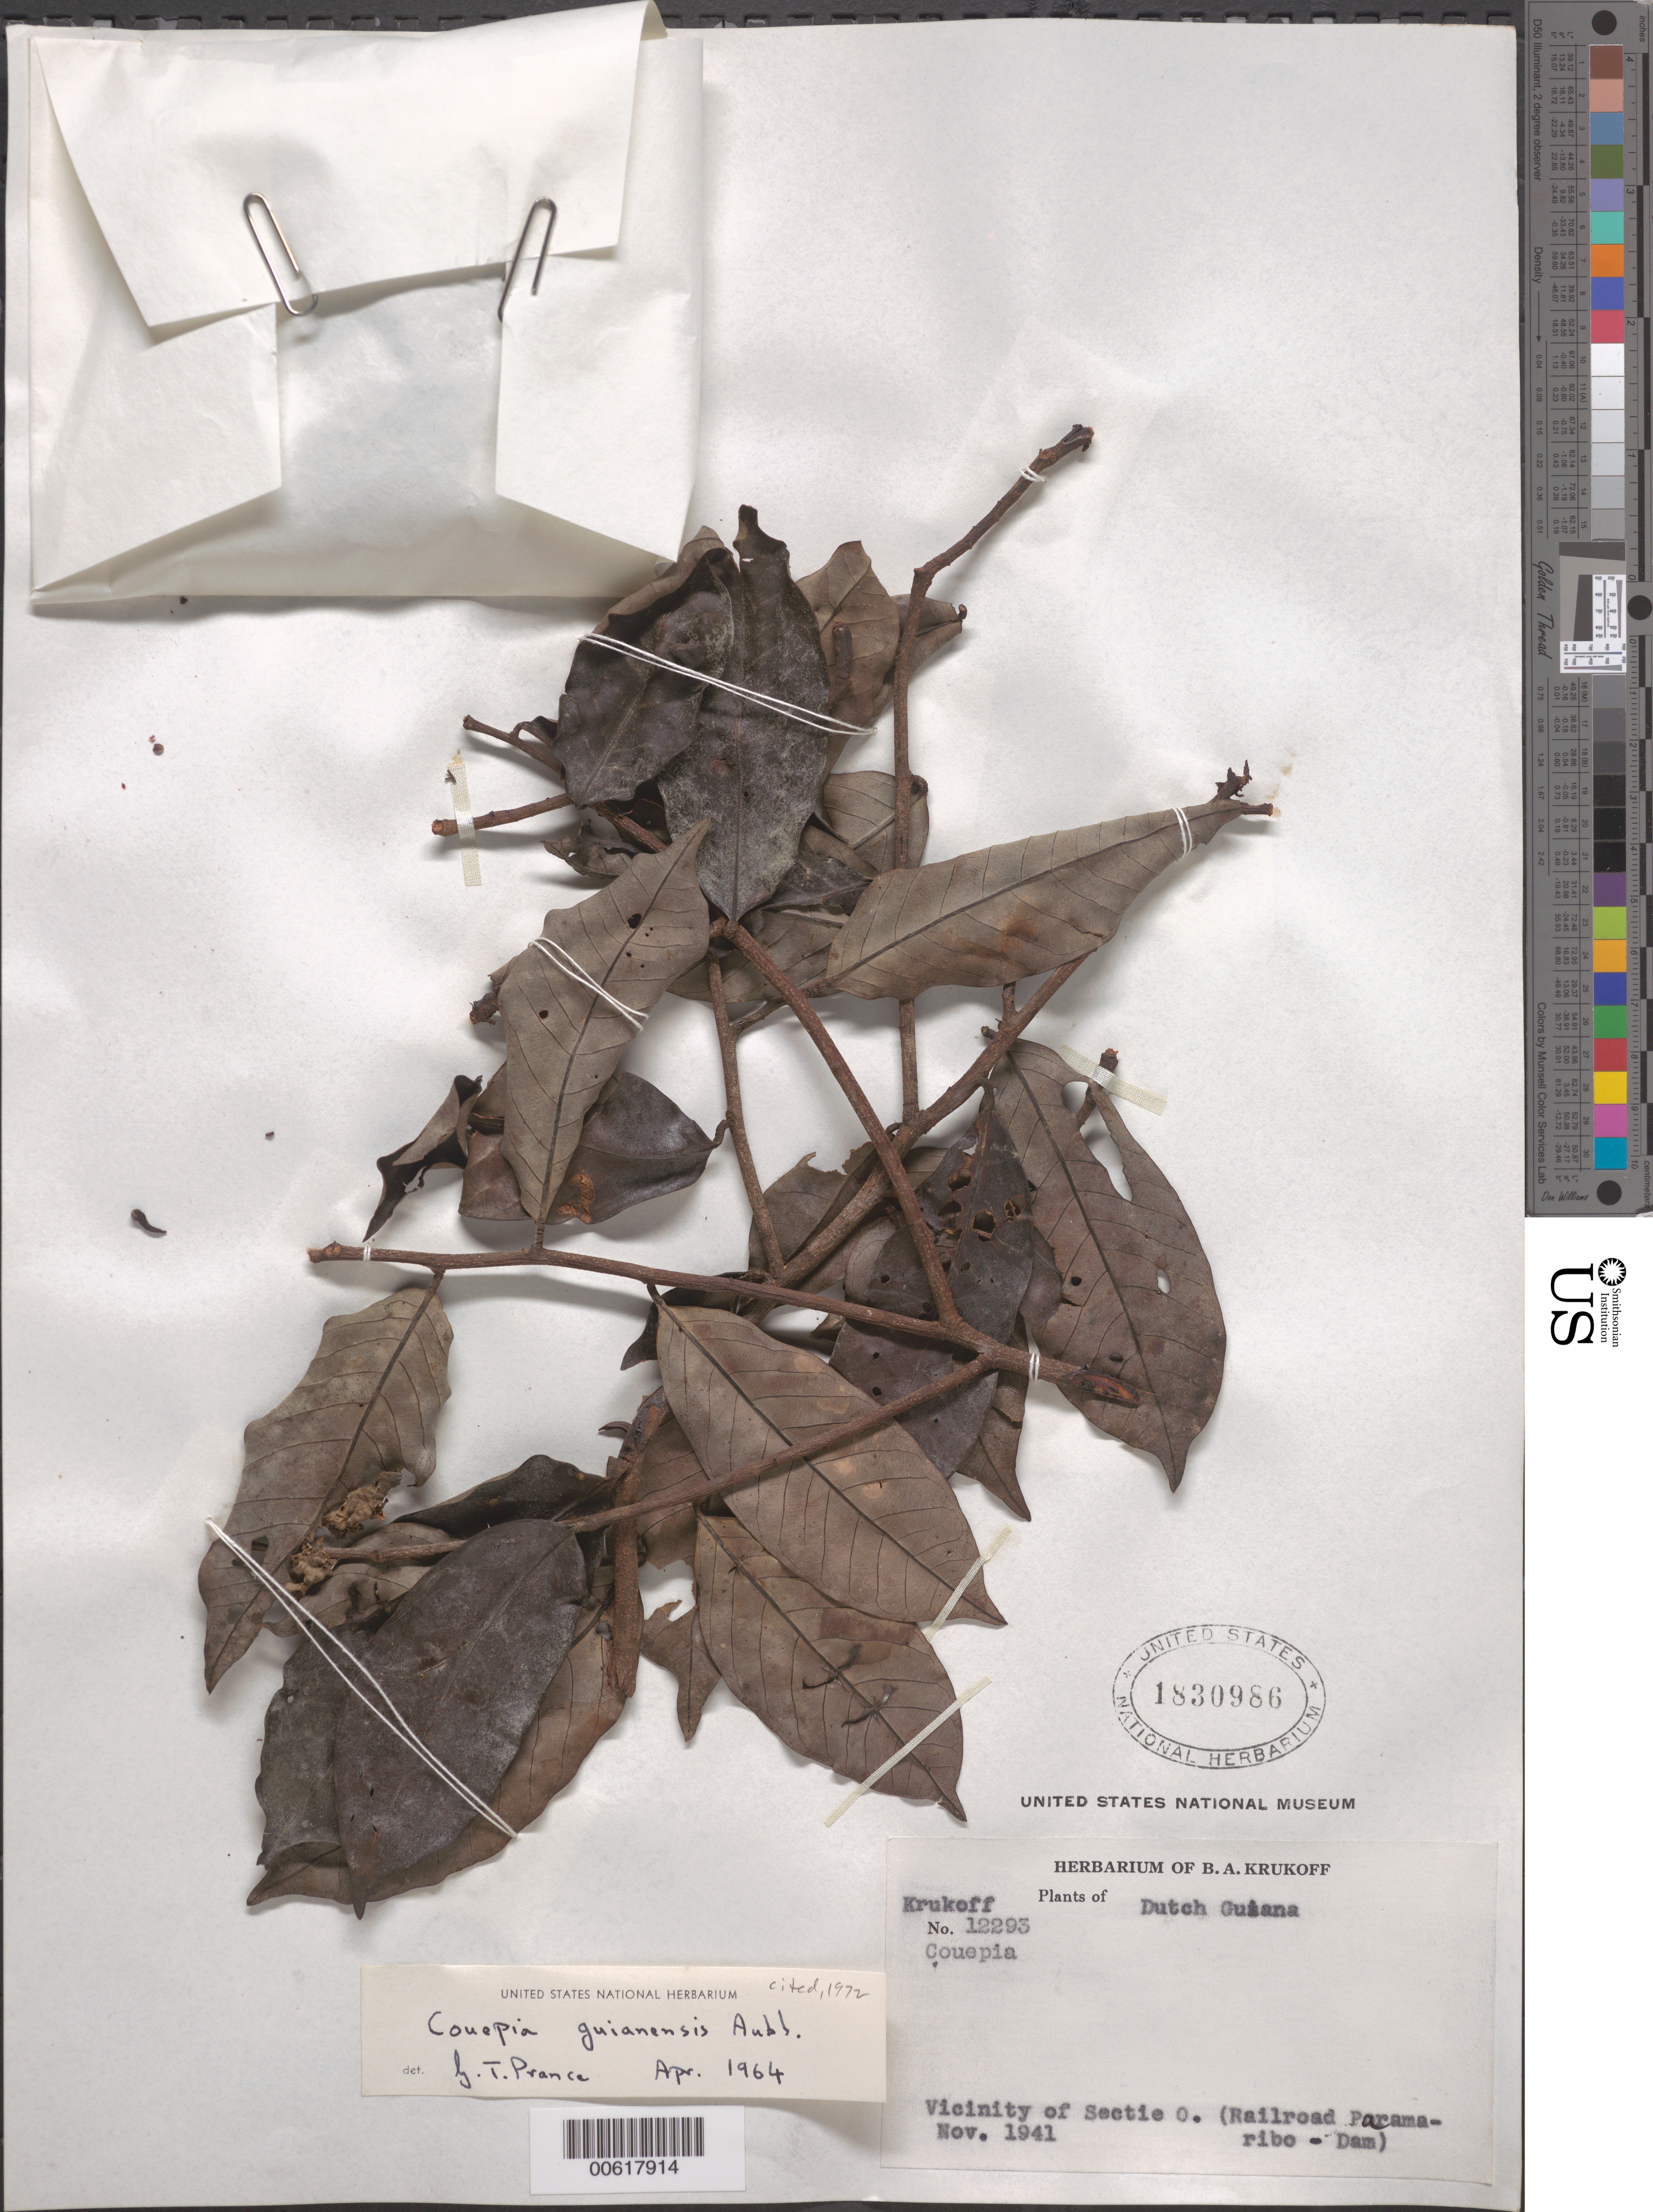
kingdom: Plantae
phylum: Tracheophyta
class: Magnoliopsida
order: Malpighiales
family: Chrysobalanaceae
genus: Acioa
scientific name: Acioa guianensis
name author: Aubl.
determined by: (US) Smithsonian Institution - National Museum of Natural History - Department of Botany (UNITED STATES)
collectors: B. A. Krukoff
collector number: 12293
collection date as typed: Nov-41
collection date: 1941-11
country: Suriname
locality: Sectie O (Railroad Paramaribo-Dam)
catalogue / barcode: US 1830986